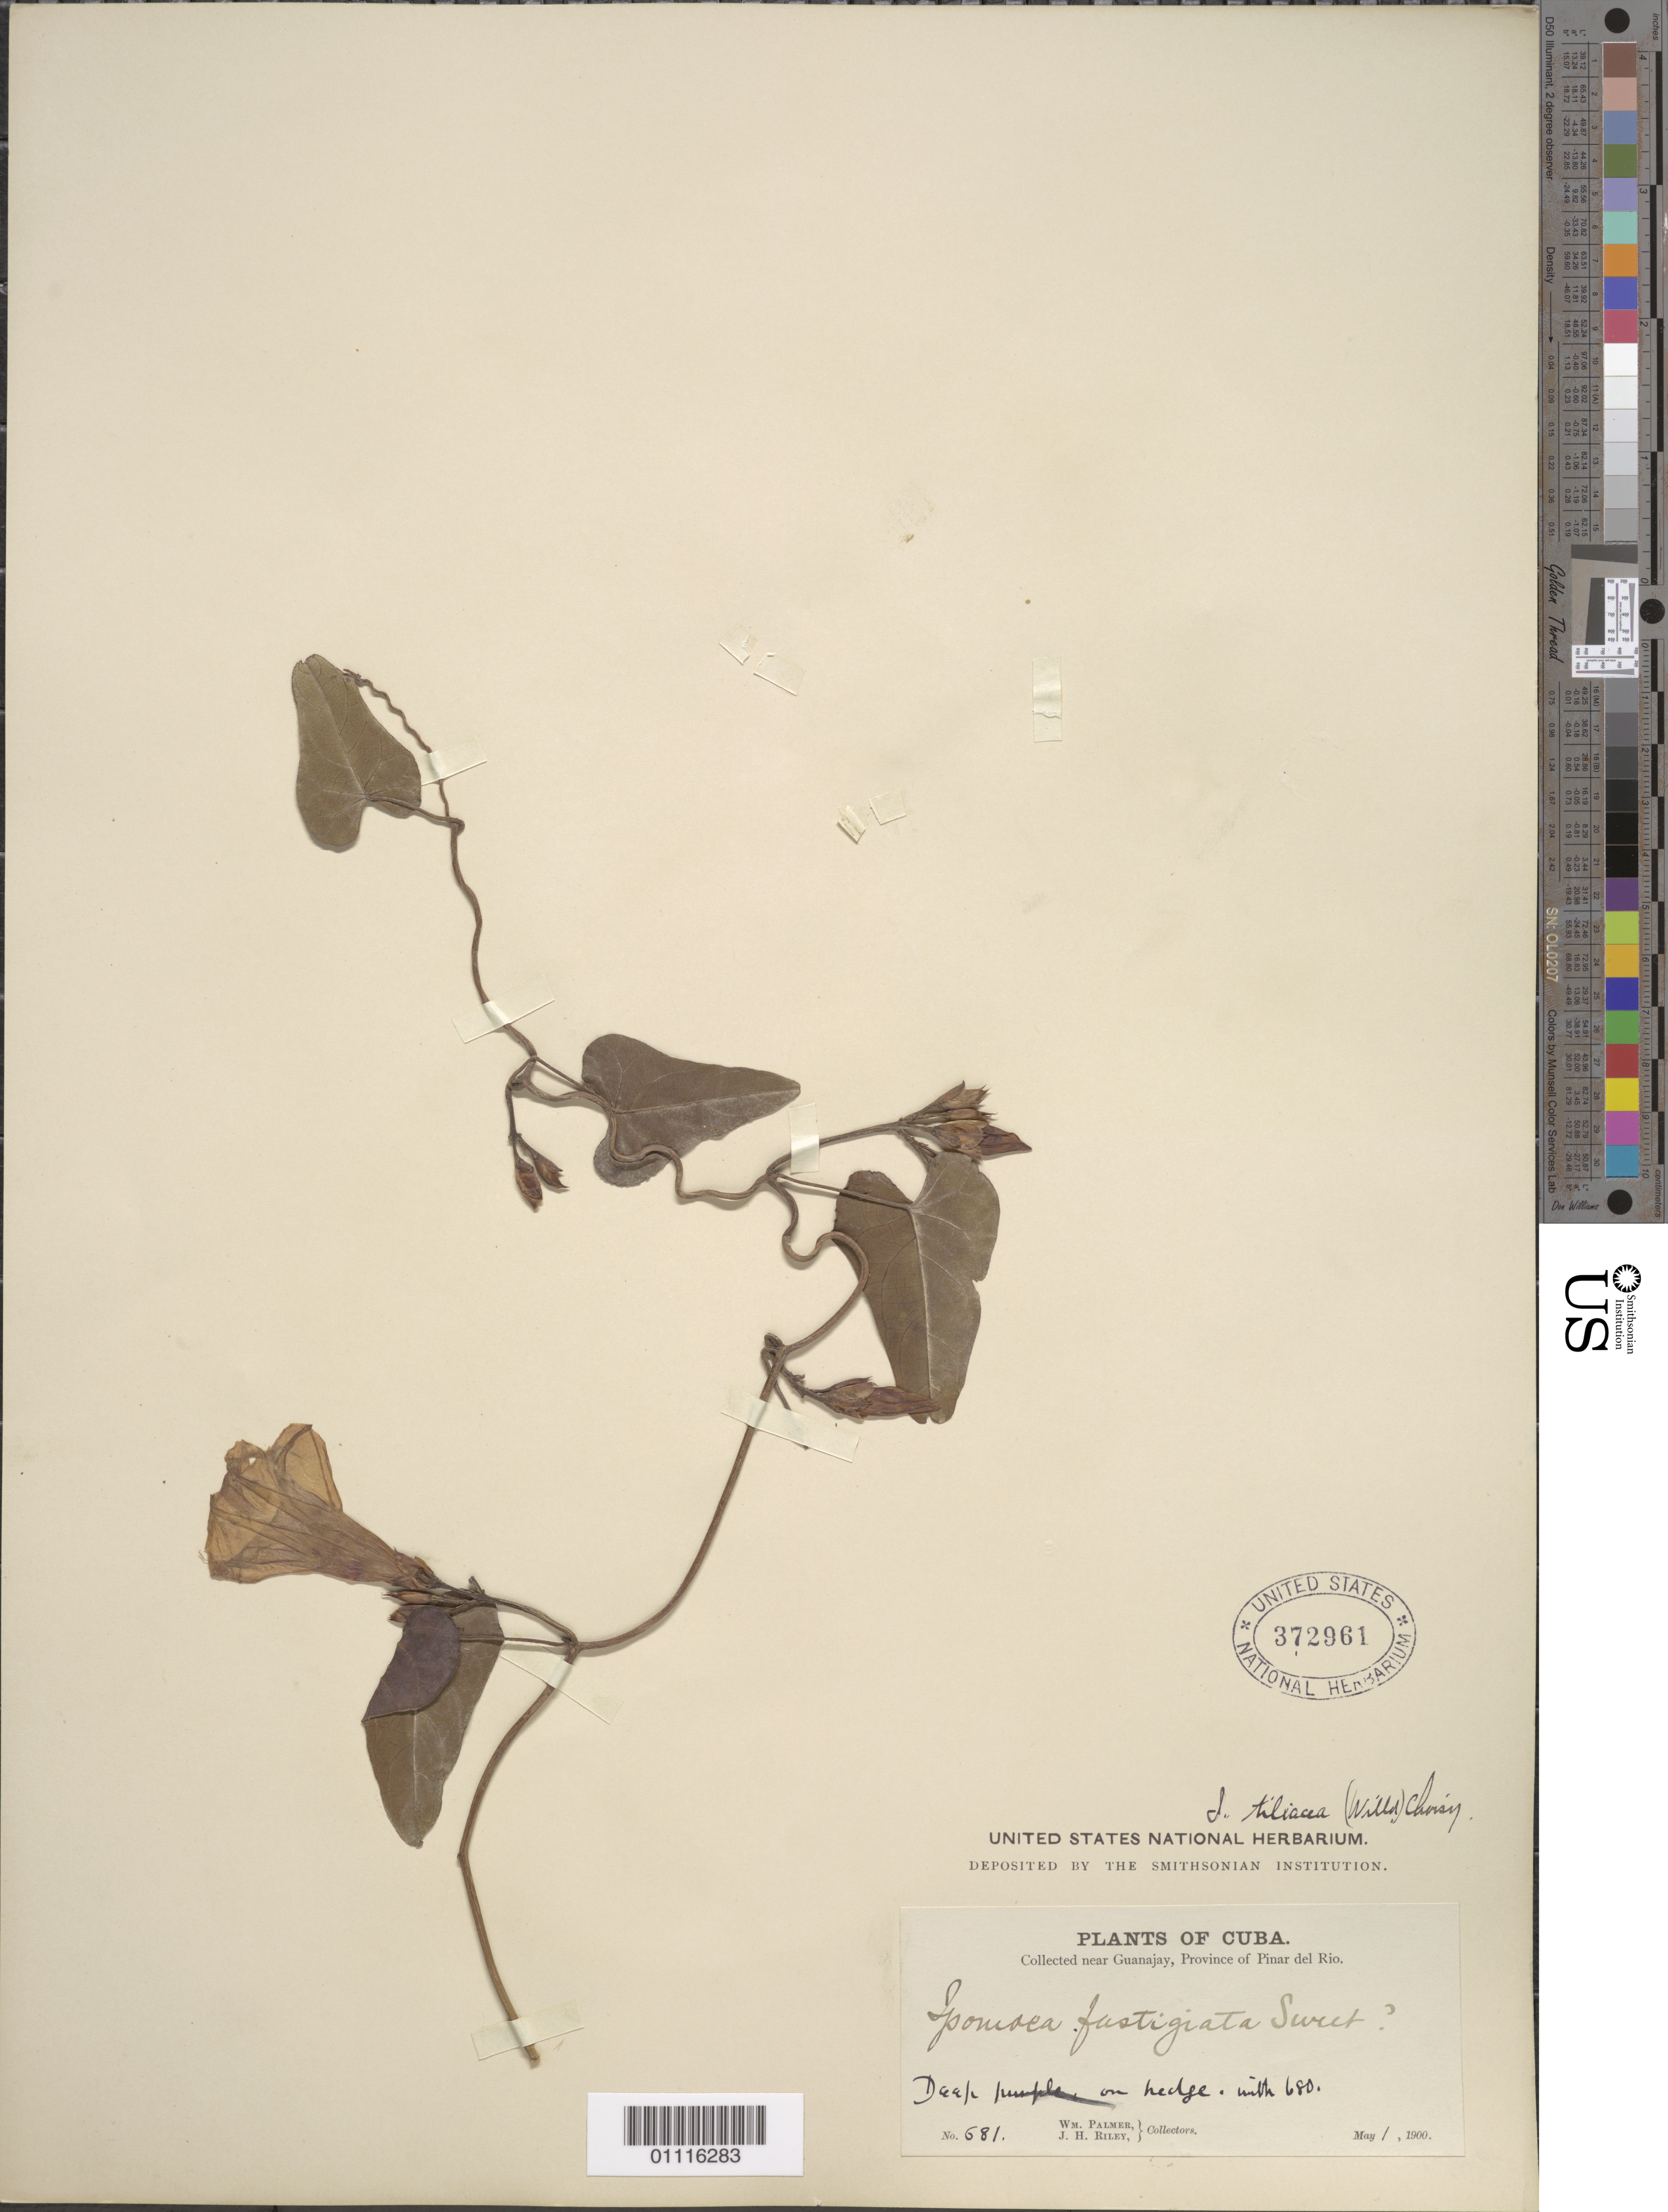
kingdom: Plantae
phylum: Tracheophyta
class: Magnoliopsida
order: Solanales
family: Convolvulaceae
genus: Ipomoea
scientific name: Ipomoea tiliacea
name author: (Willd.) Choisy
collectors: W. Palmer & J. H. Riley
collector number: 681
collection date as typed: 01 May 1900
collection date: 1900-05-01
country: Cuba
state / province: Pinar del Rio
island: Cuba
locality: Collected near Guanajay Deep on hedge with 680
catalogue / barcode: US 372961